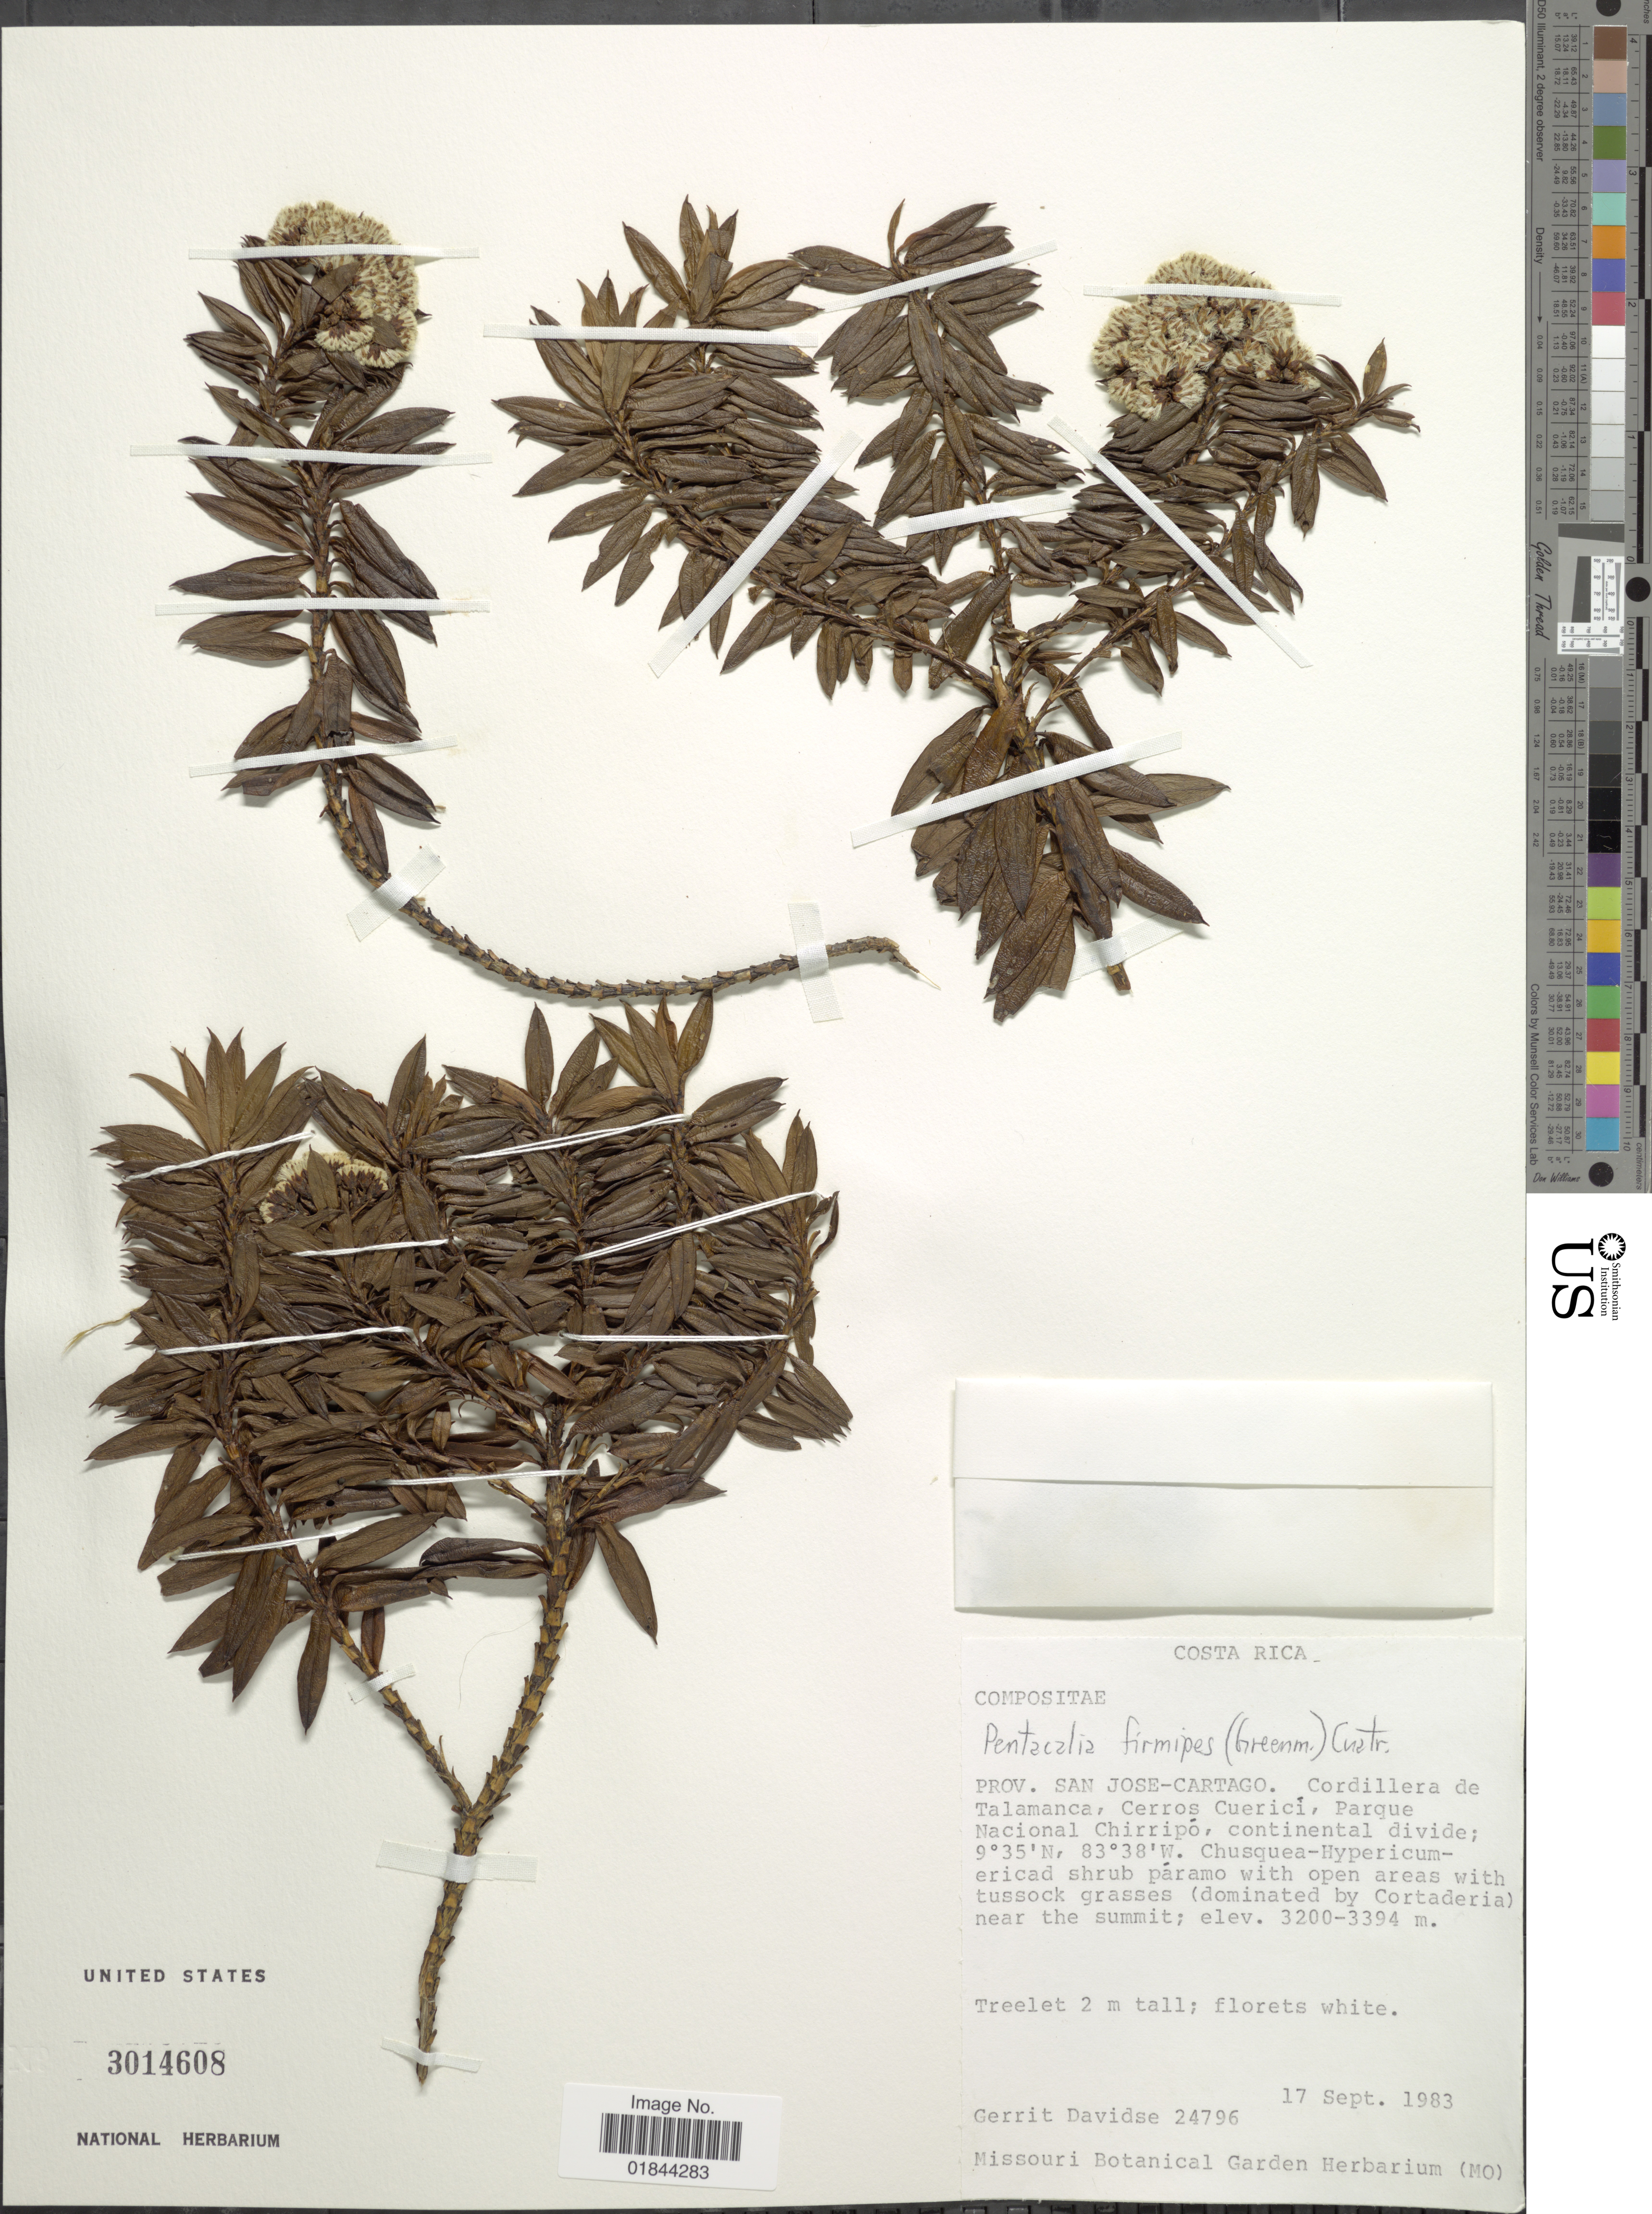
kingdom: Plantae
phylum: Tracheophyta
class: Magnoliopsida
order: Asterales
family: Asteraceae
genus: Pentacalia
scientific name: Pentacalia firmipes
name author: (Greenm.) Cuatrec.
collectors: G. Davidse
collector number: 24796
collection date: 1983-09-17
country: Costa Rica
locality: Prov. San Jose-Cartago. Cordillera de Talamanca, Cerros Cuerici, Parque Nacional Chirripo, continental divide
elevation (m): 3200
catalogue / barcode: US 3014608